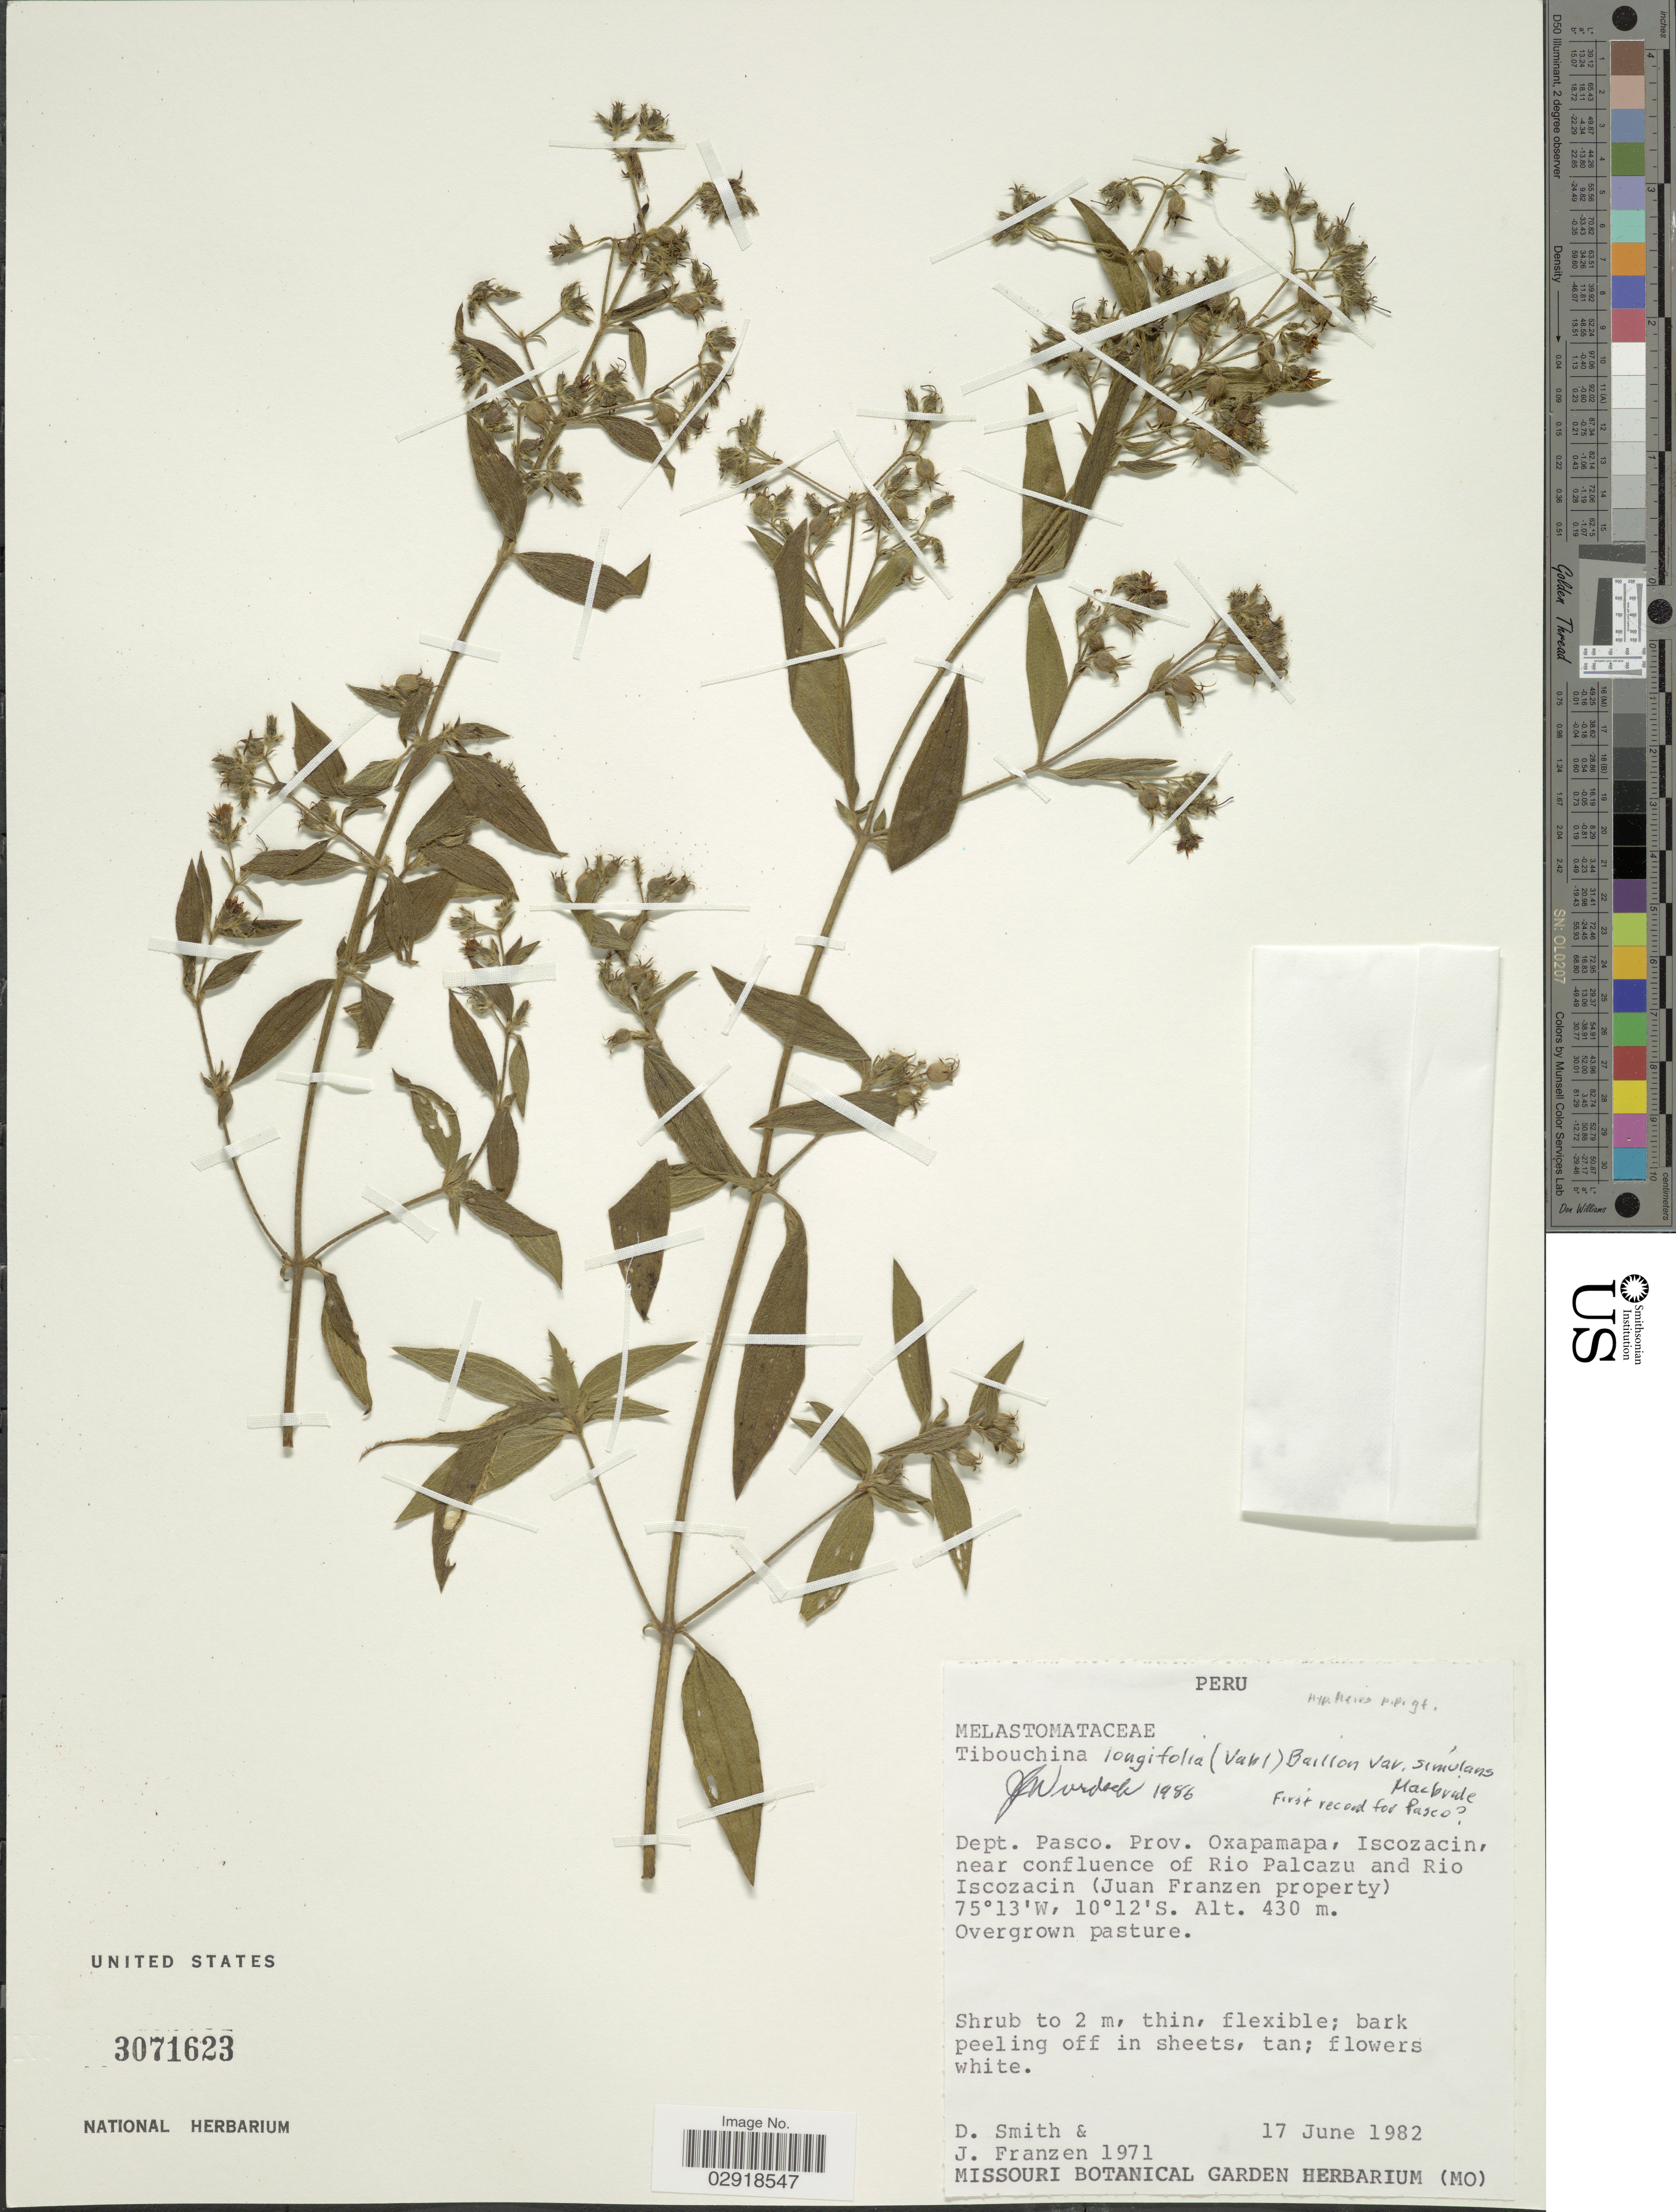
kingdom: Plantae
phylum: Tracheophyta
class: Magnoliopsida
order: Myrtales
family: Melastomataceae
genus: Chaetogastra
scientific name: Chaetogastra longifolia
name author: (Vahl) DC.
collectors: D. Smith & J. Franzen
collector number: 1971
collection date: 1982-06-17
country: Peru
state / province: Pasco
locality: Dept. Pasco. Prov. Oxapamapa, Iscozacin, near confluence of Rio Palcazu and Rio Iscozacin (Juan Franzen property).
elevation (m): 430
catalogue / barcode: US 3071623